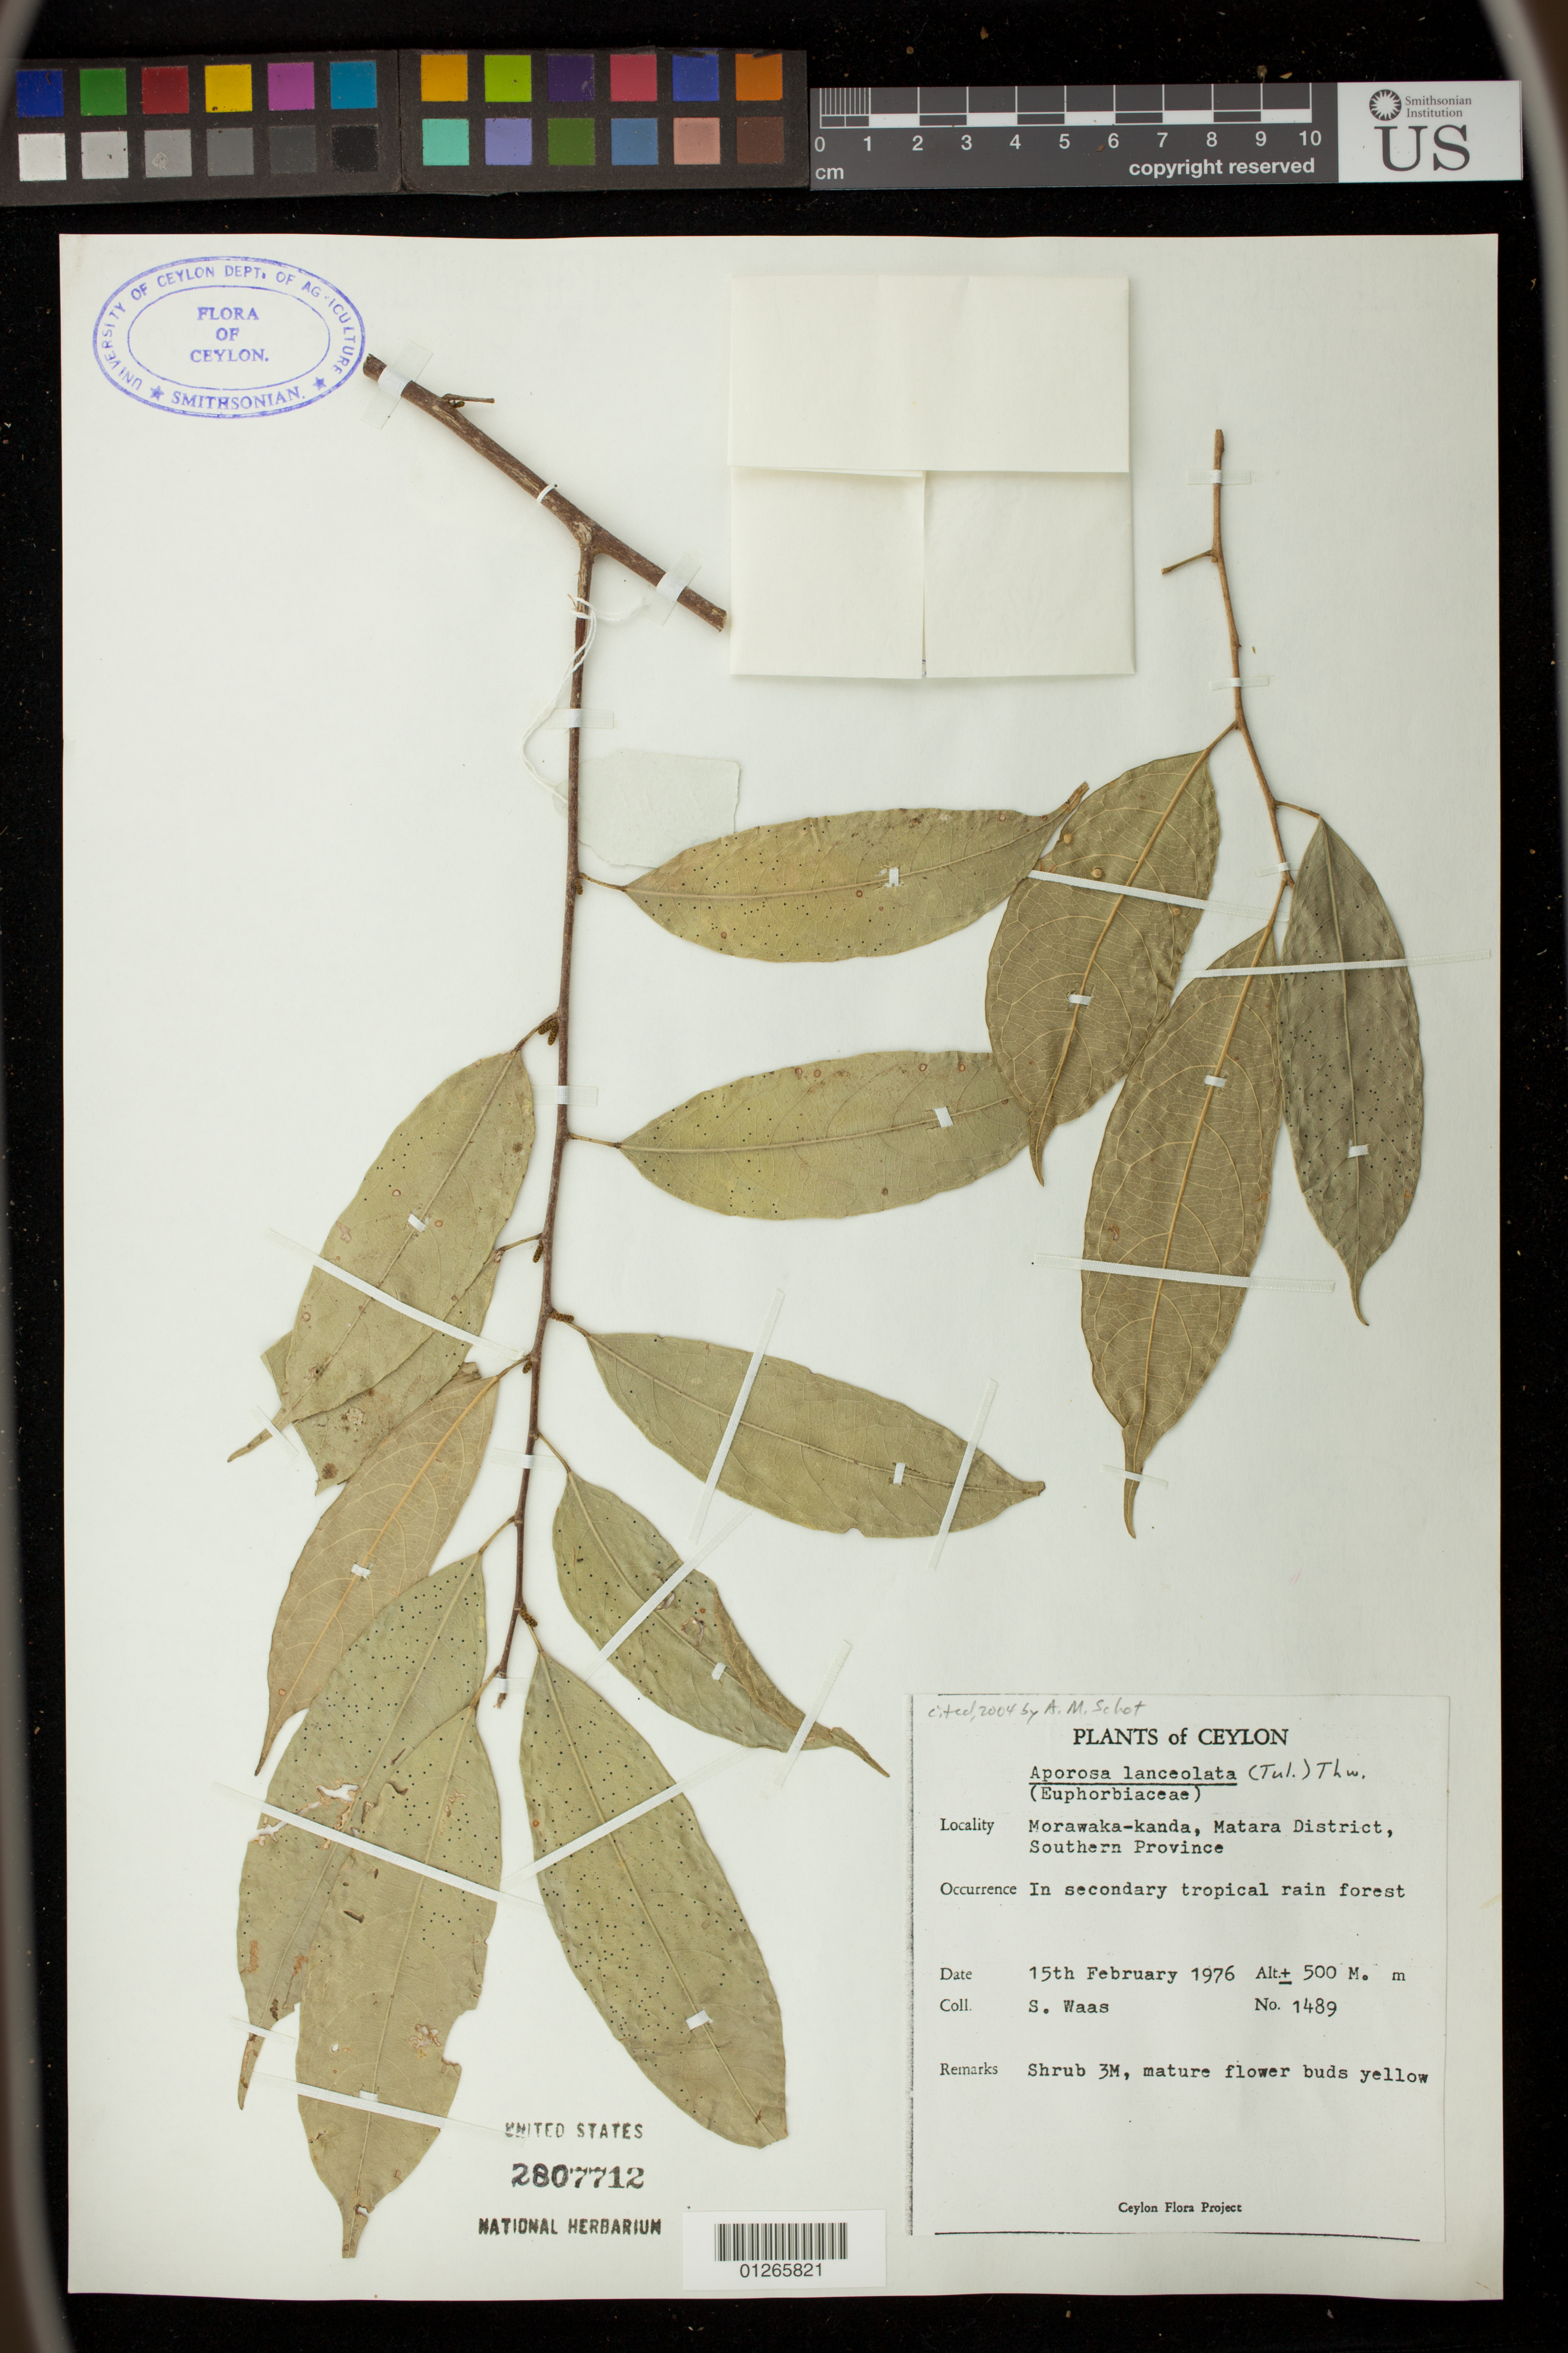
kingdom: Plantae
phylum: Tracheophyta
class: Magnoliopsida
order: Malpighiales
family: Phyllanthaceae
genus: Aporosa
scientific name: Aporosa lanceolata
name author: Müll. Arg.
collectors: S. Waas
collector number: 1489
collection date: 1976-02-15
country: Sri Lanka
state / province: Southern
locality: Morawaka-kanda, Matara District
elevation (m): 500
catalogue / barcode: US 2807712